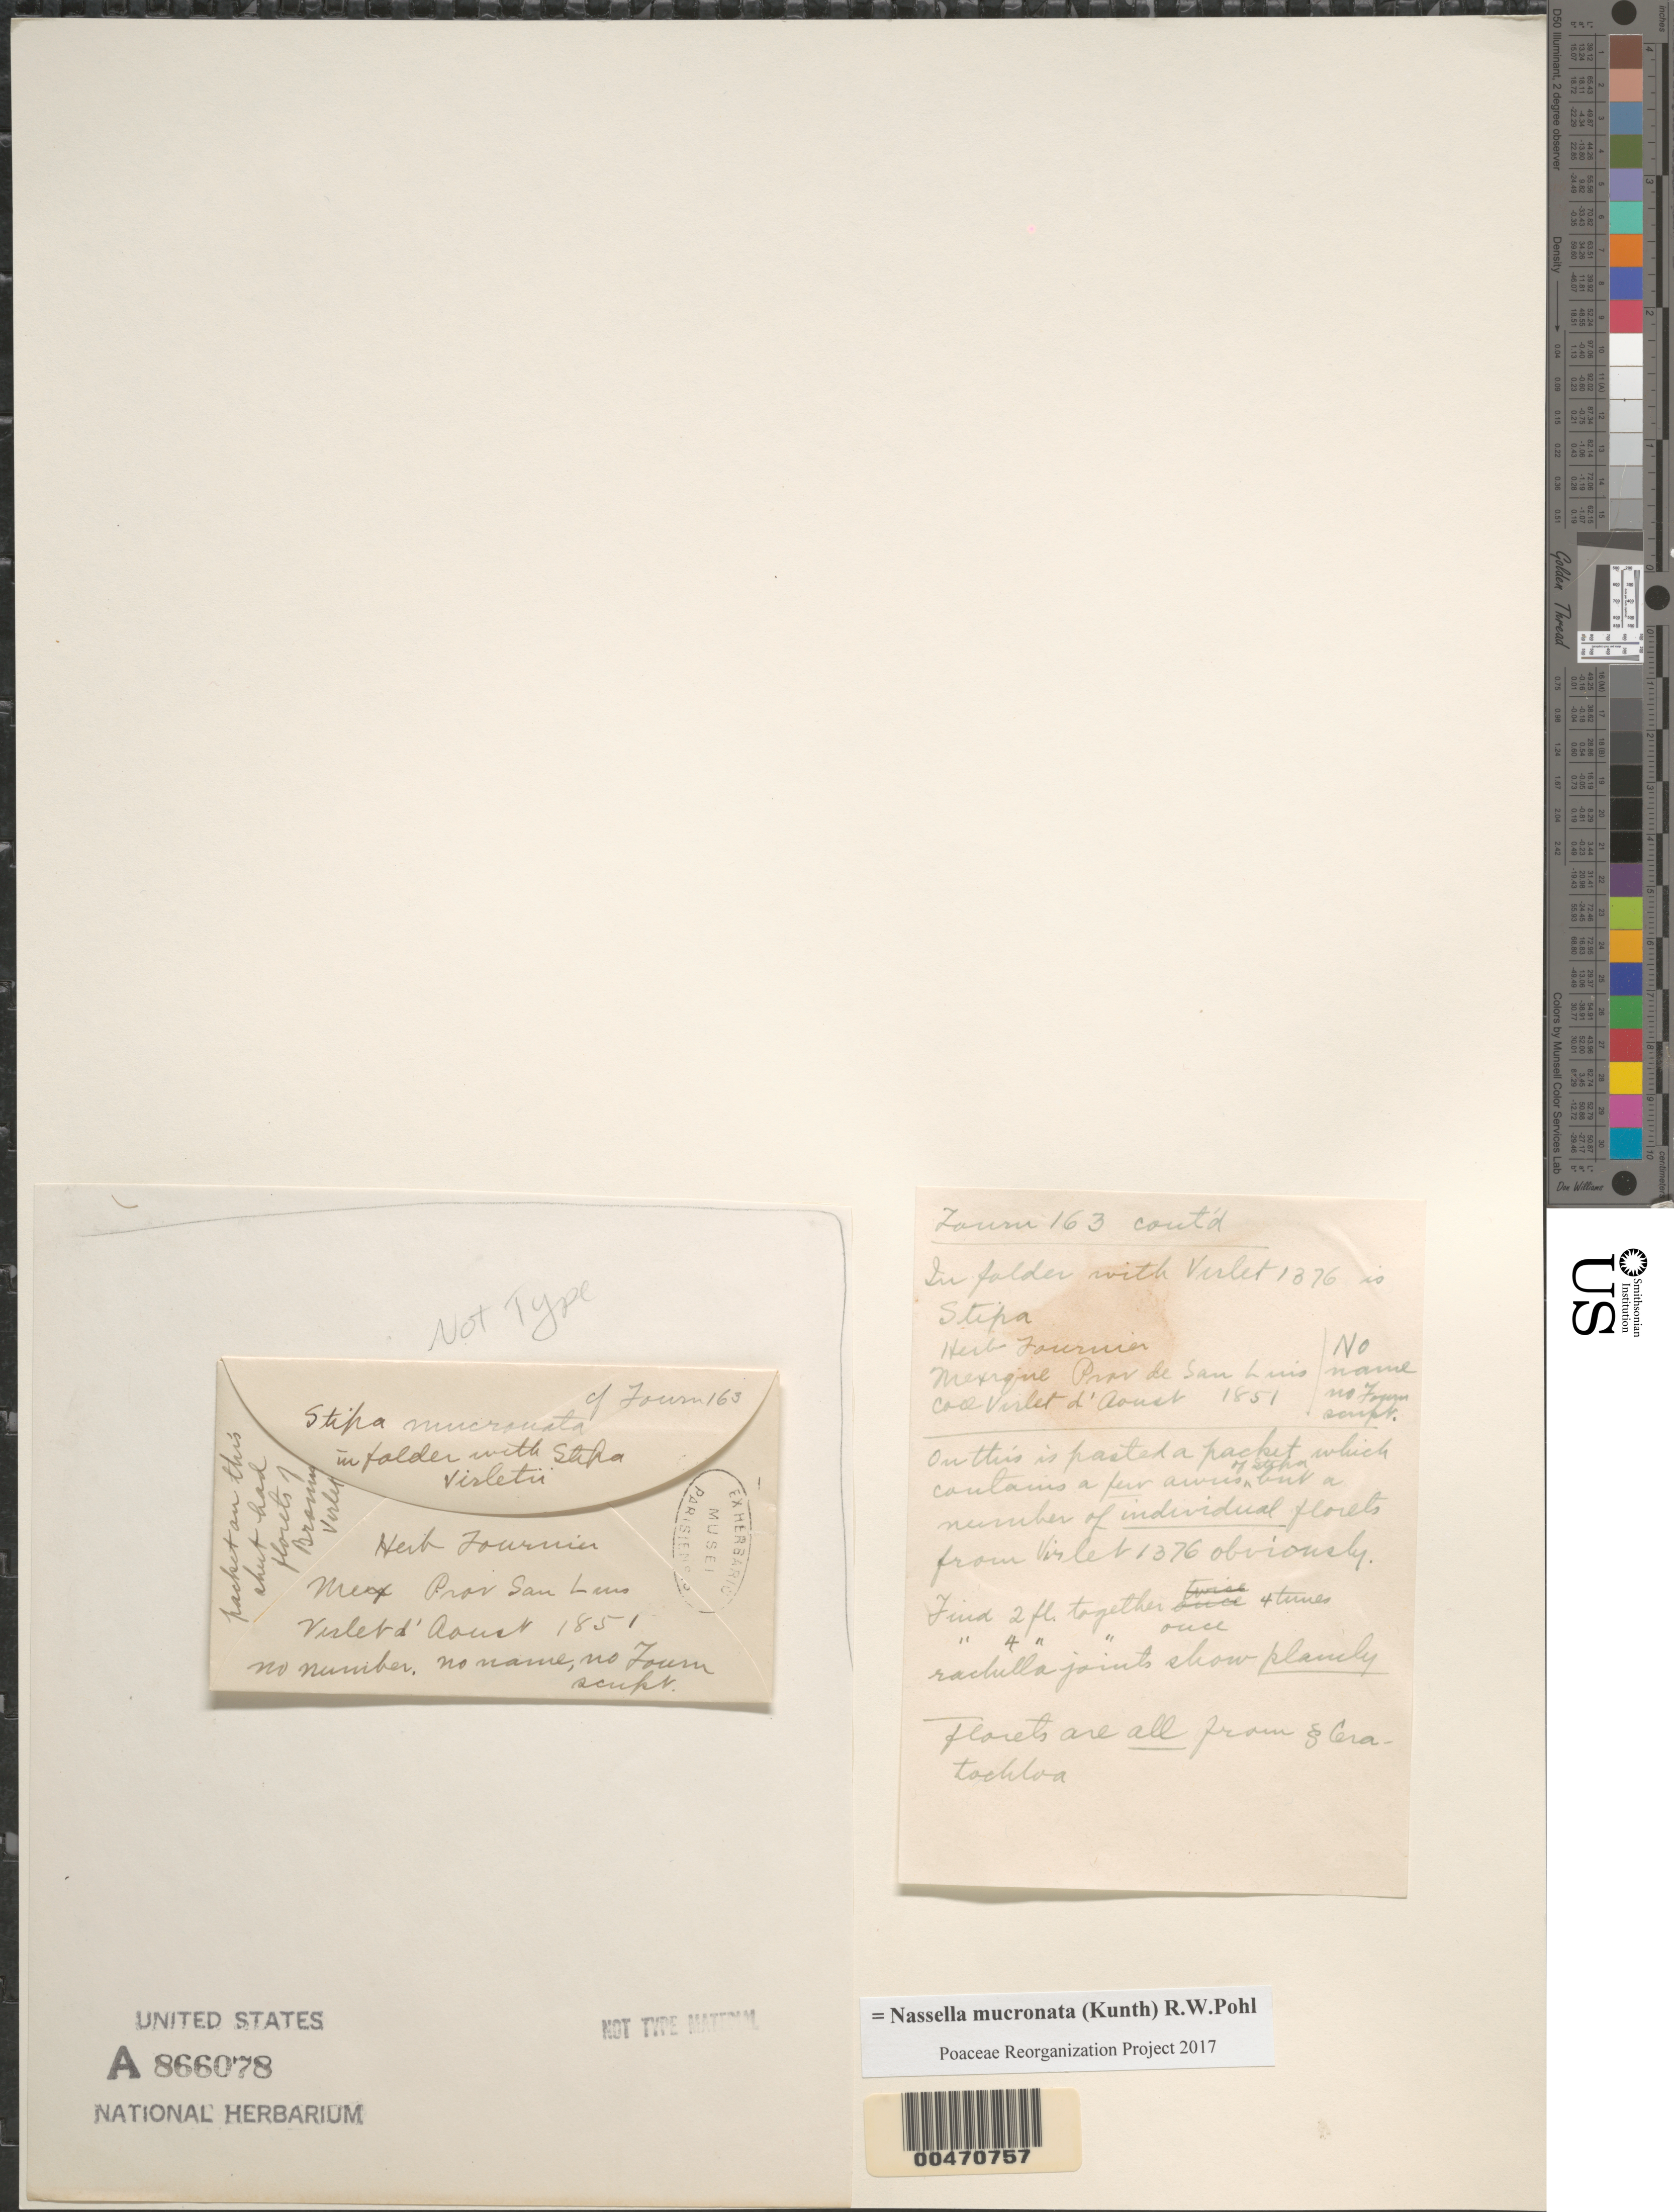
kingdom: Plantae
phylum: Tracheophyta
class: Liliopsida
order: Poales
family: Poaceae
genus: Nassella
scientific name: Nassella mucronata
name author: (Kunth) R.W. Pohl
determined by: Poaceae Reorganization Project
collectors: M. Virlet d'Aoust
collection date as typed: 1851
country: Mexico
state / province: San Luis Potosi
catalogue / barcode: US 866078A